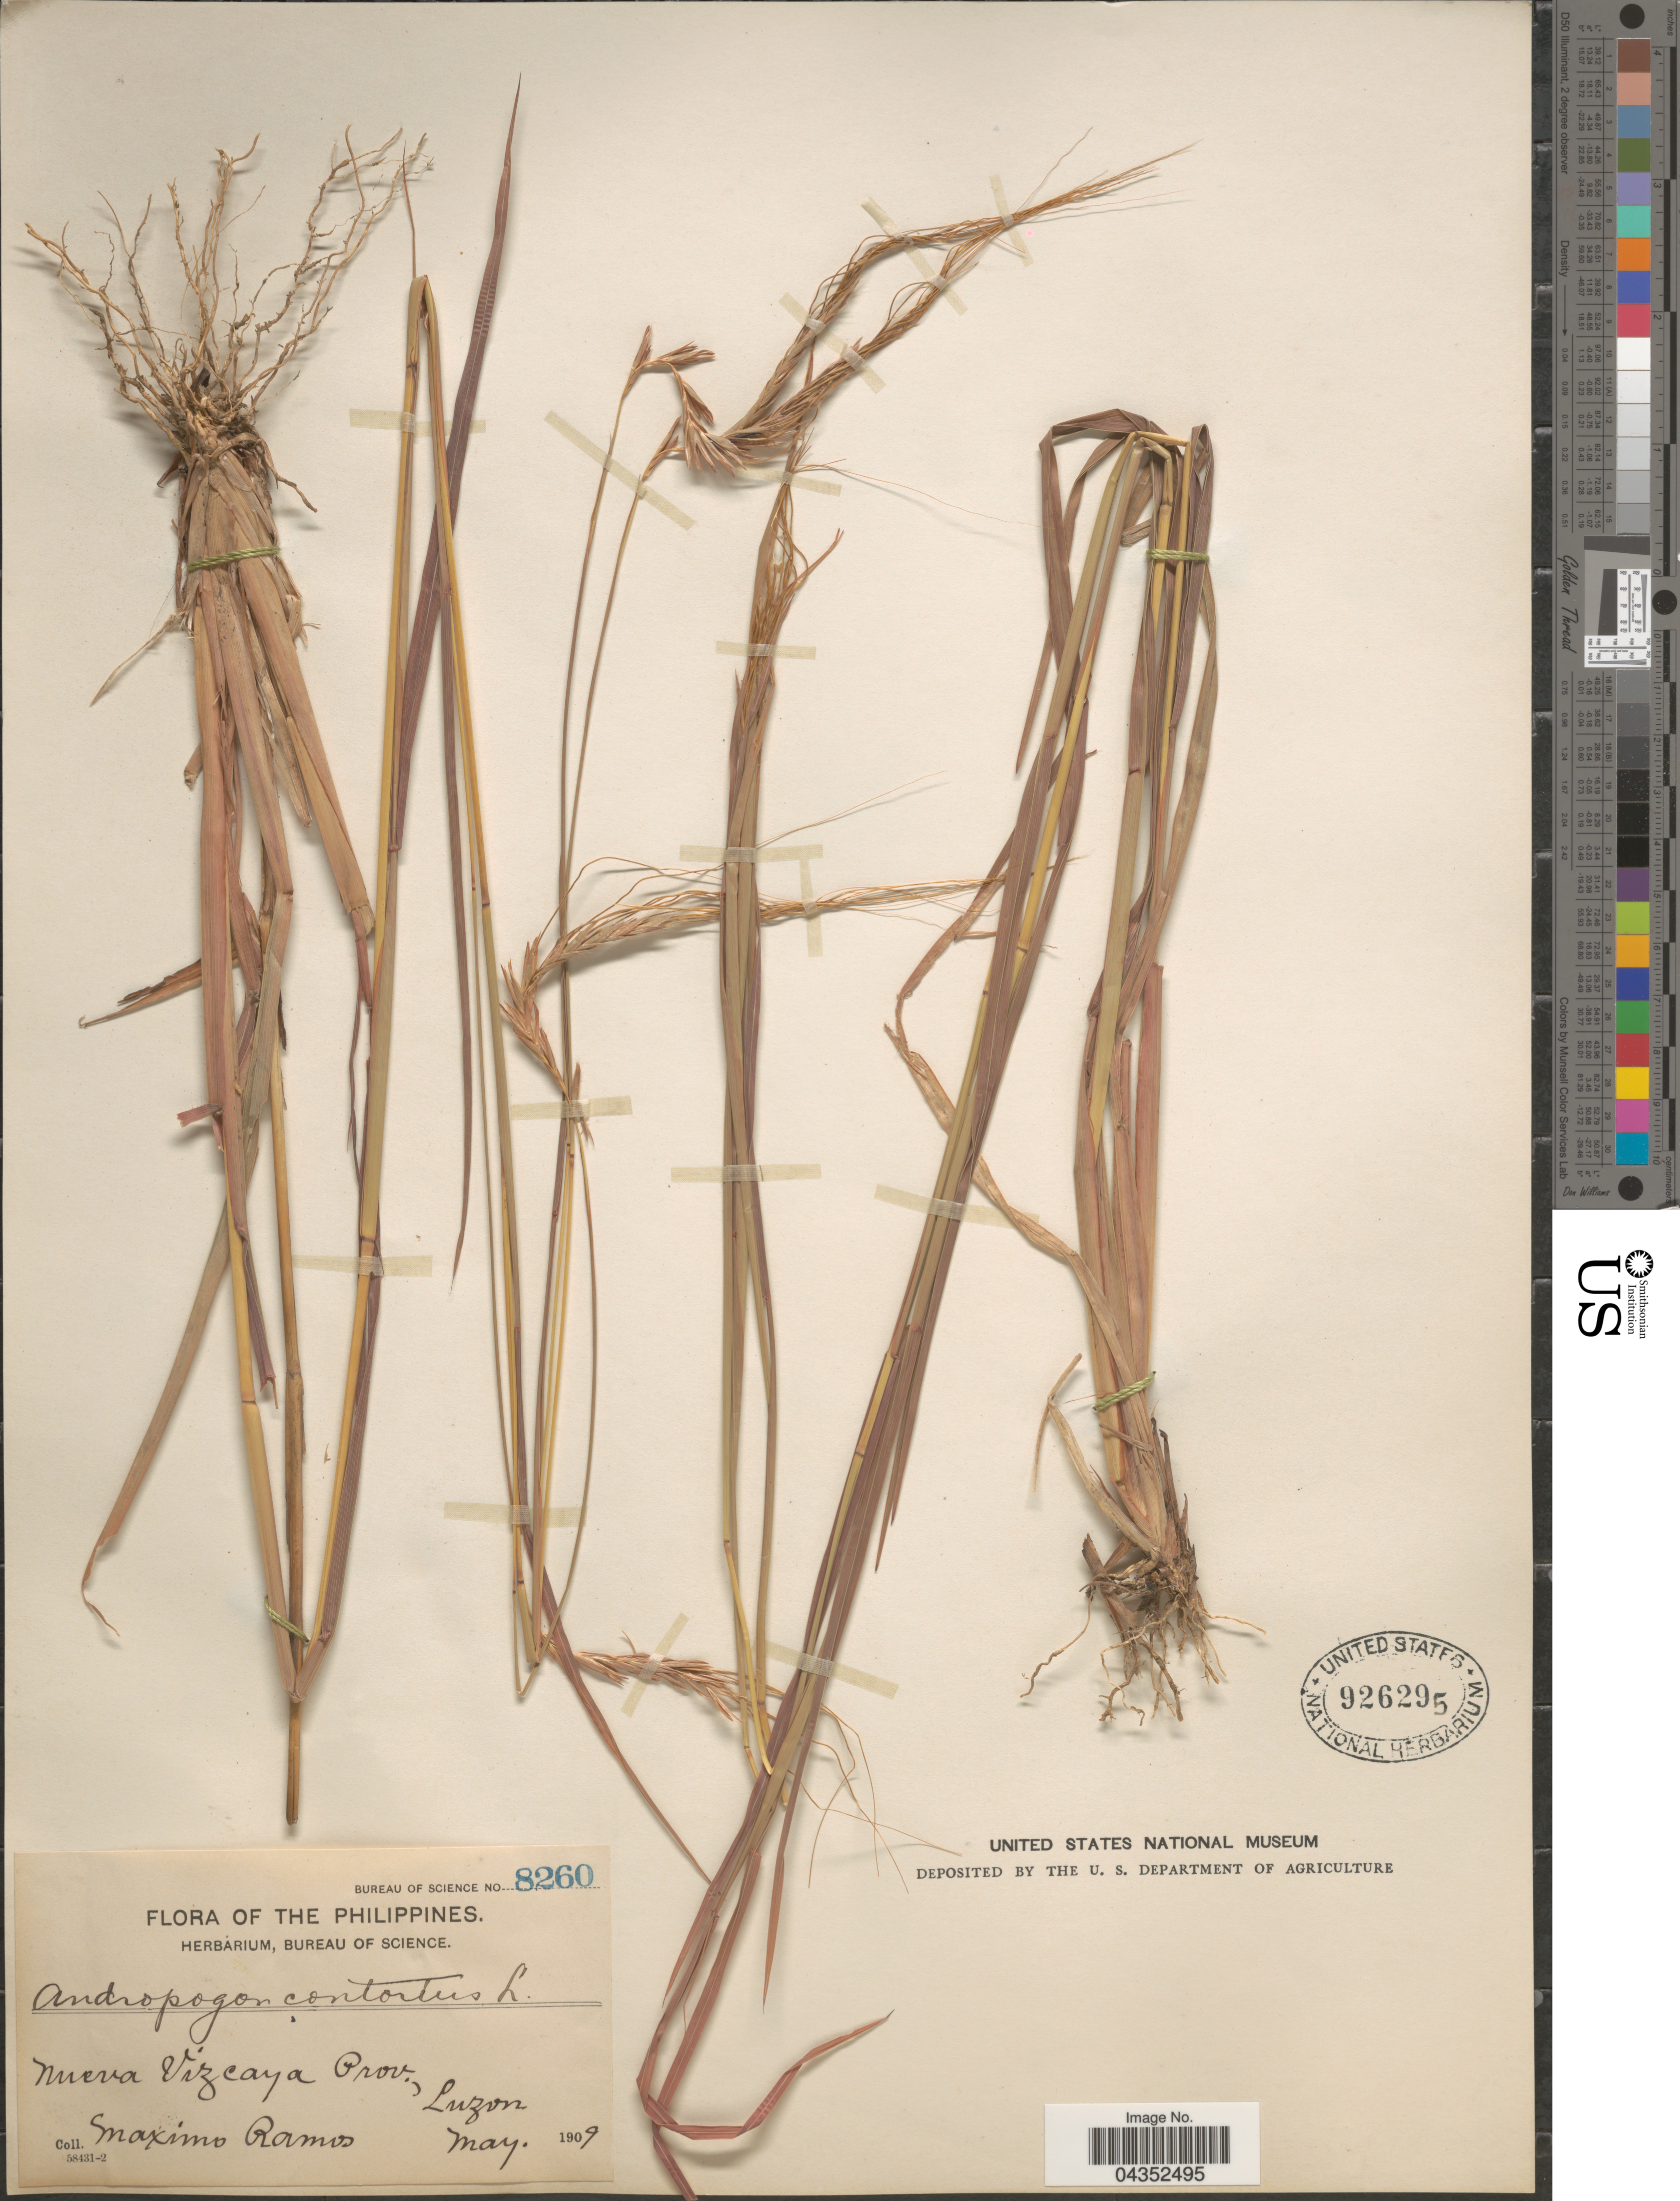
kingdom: Plantae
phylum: Tracheophyta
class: Liliopsida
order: Poales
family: Poaceae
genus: Heteropogon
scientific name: Heteropogon contortus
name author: (L.) P. Beauv. ex Roem. & Schult.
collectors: M. Ramos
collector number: Bureau of Science 8260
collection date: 1909-05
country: Philippines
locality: Nueva Vizcaya Prov., Luzon.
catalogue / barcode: US 926295